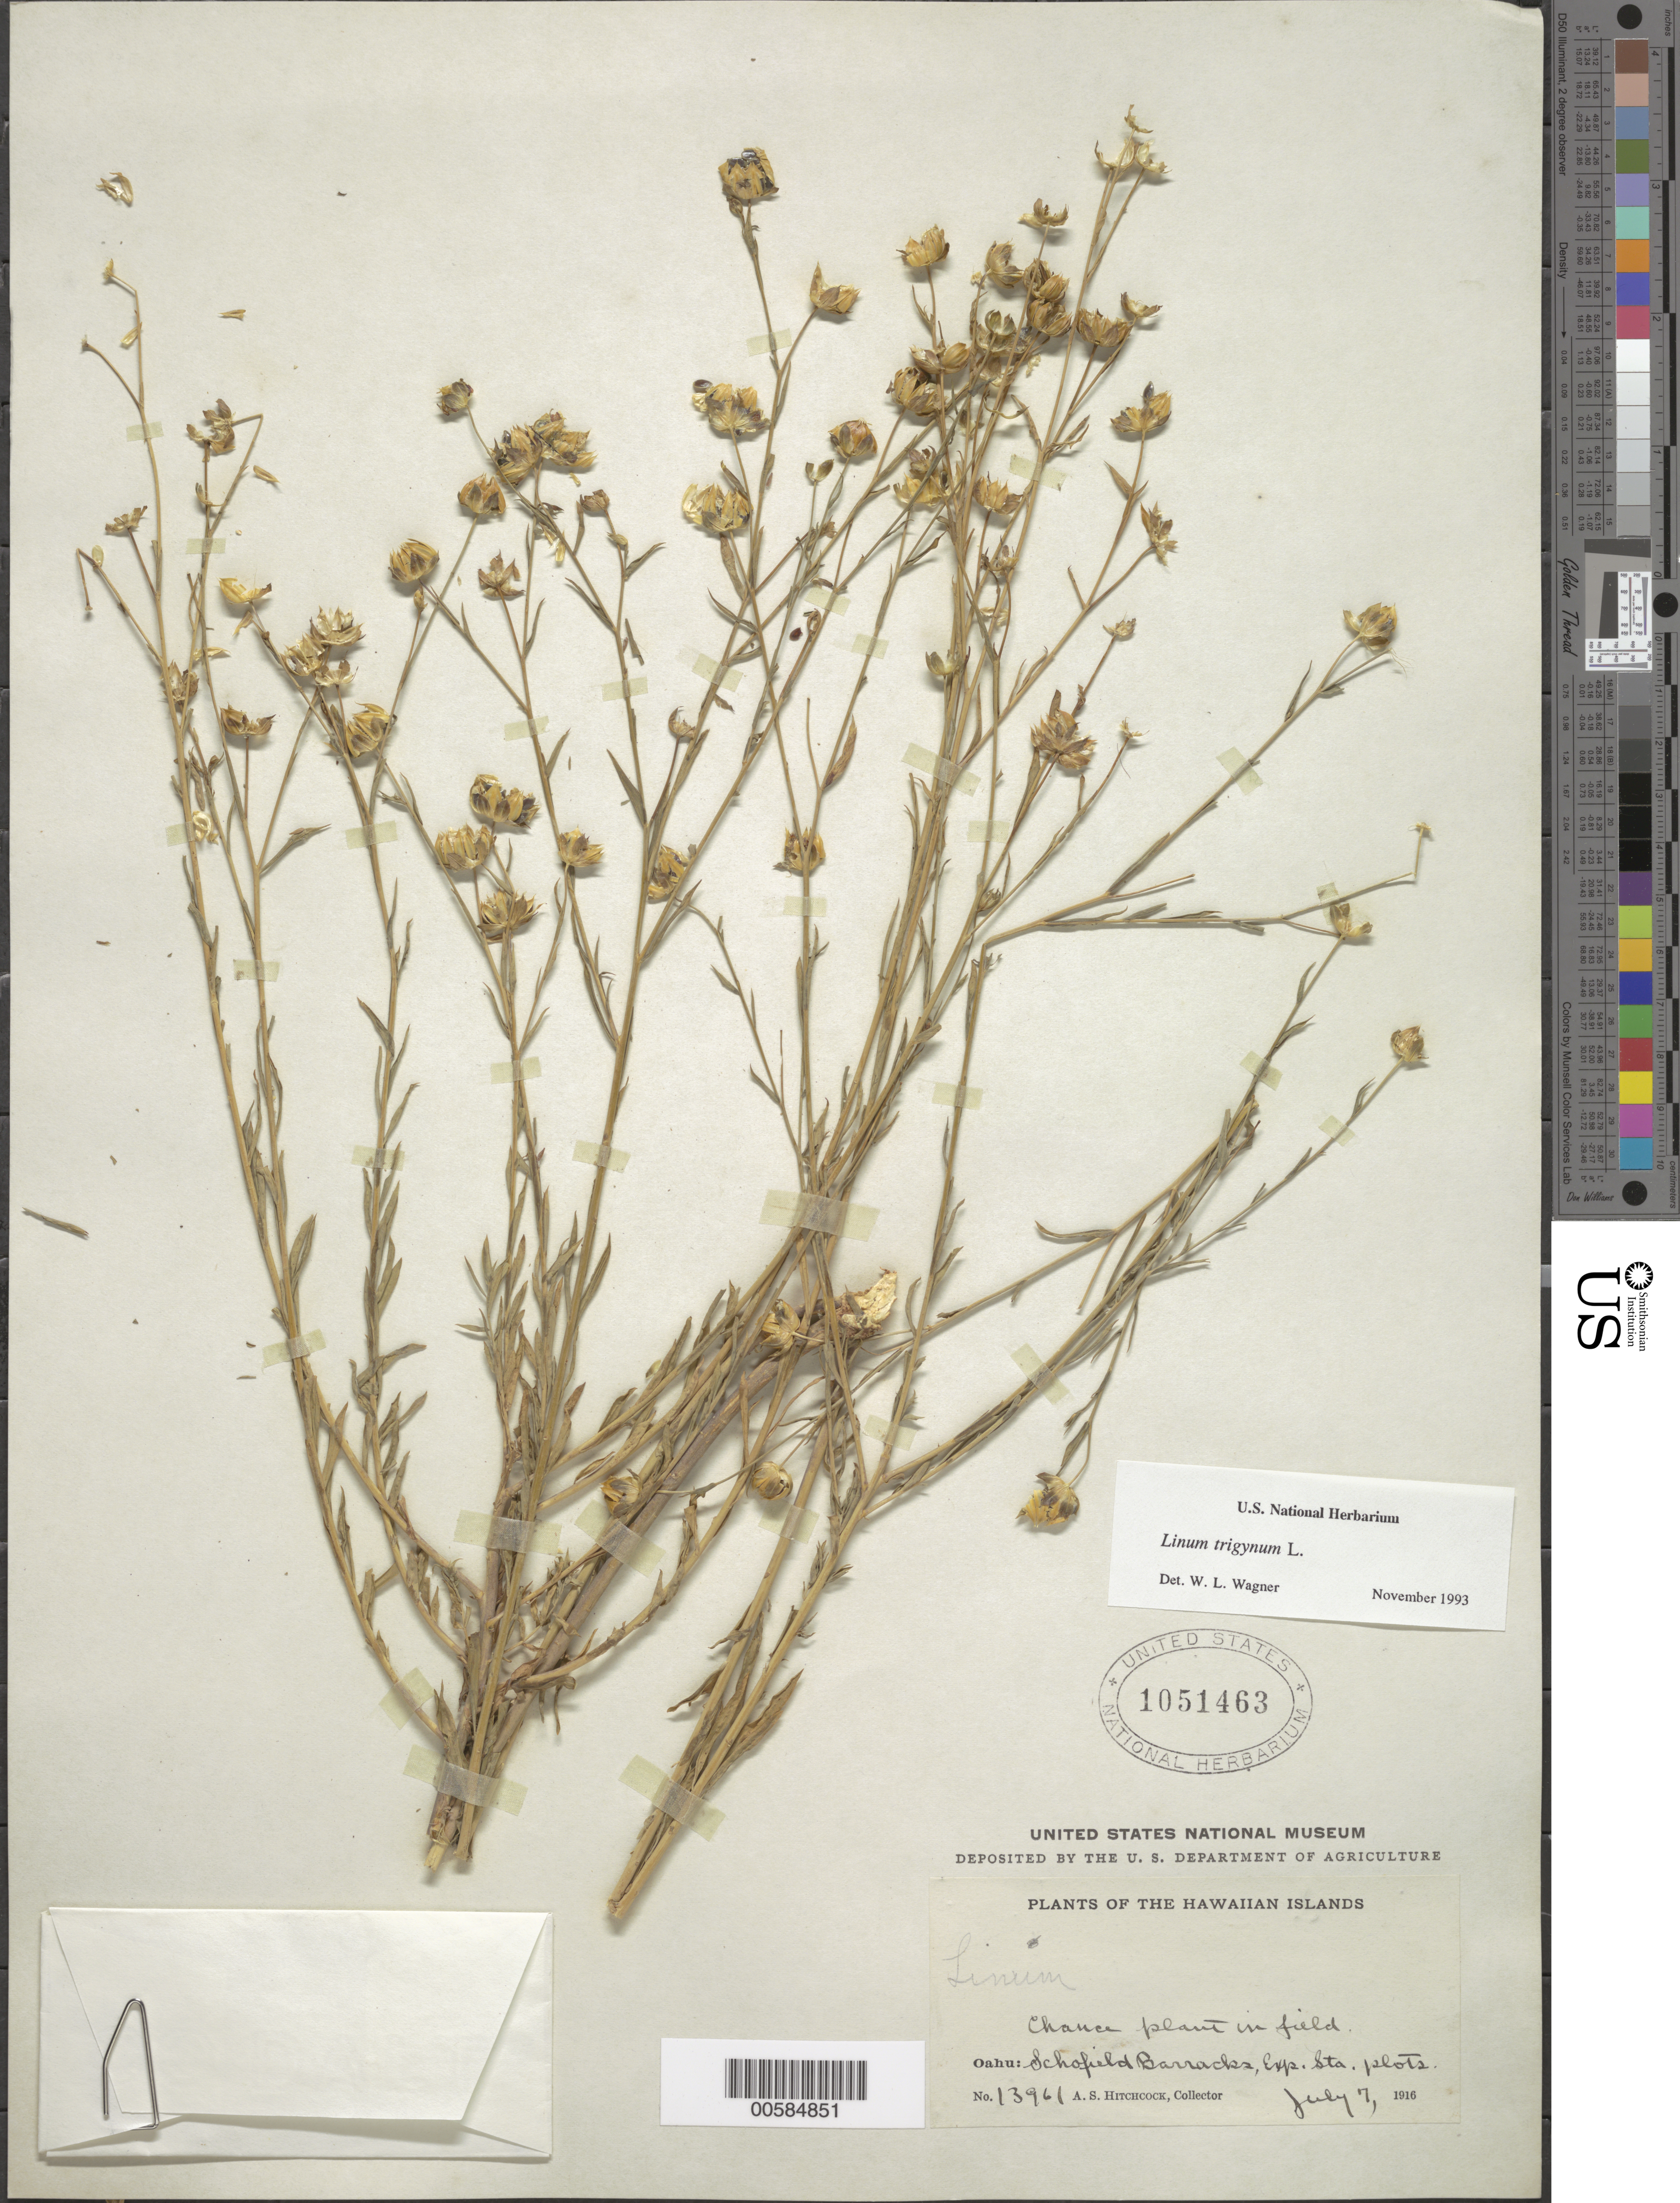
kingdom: Plantae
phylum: Tracheophyta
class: Magnoliopsida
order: Malpighiales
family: Linaceae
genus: Linum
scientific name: Linum trigynum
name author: L.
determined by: Wagner, W. L., (BOT), Smithsonian Institution - National Museum of Natural History (UNITED STATES)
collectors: A. S. Hitchcock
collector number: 13961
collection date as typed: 7 Jul 1916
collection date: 1916-07-07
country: United States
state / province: Hawaii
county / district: Honolulu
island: Oahu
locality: Schofield Barracks, Exp. Sta. plots.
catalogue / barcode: US 1051463